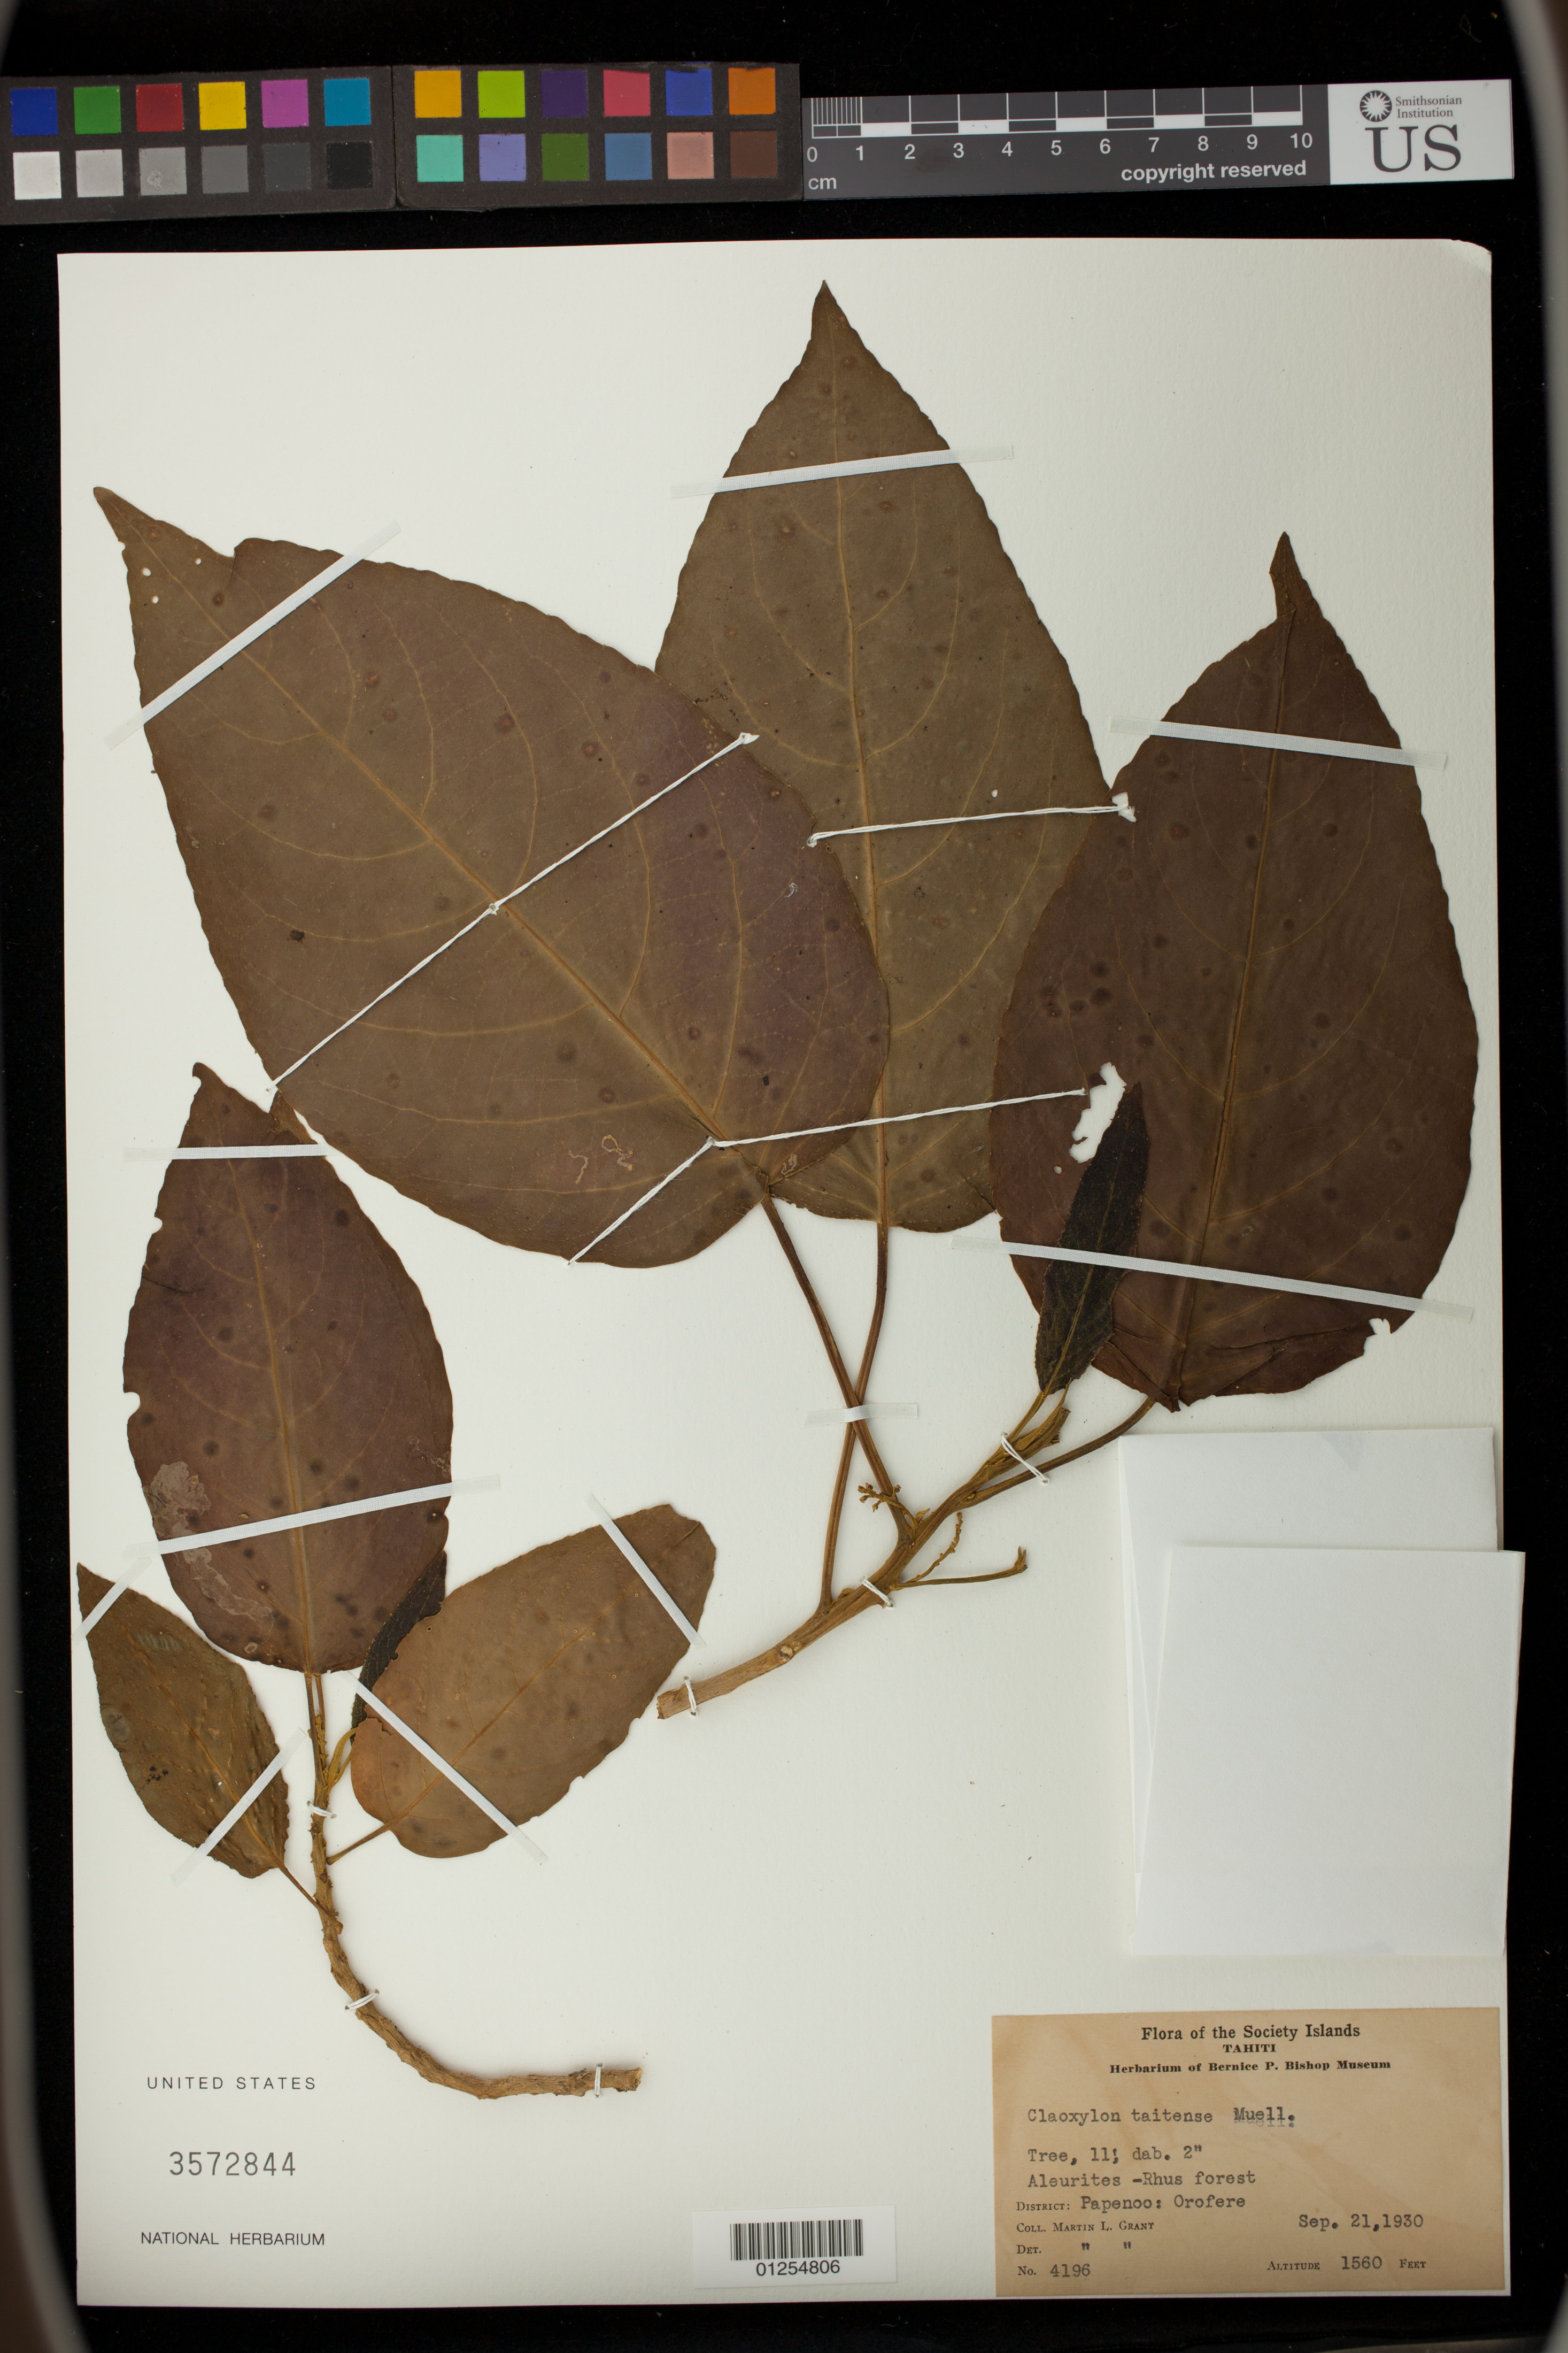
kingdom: Plantae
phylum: Tracheophyta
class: Magnoliopsida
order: Malpighiales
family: Euphorbiaceae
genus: Claoxylon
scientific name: Claoxylon taitense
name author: Müll. Arg.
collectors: M. L. Grant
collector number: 4196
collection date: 1930-09-21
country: French Polynesia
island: Tahiti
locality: Tahiti. Papenoo: Orofere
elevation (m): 475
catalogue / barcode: US 3572844